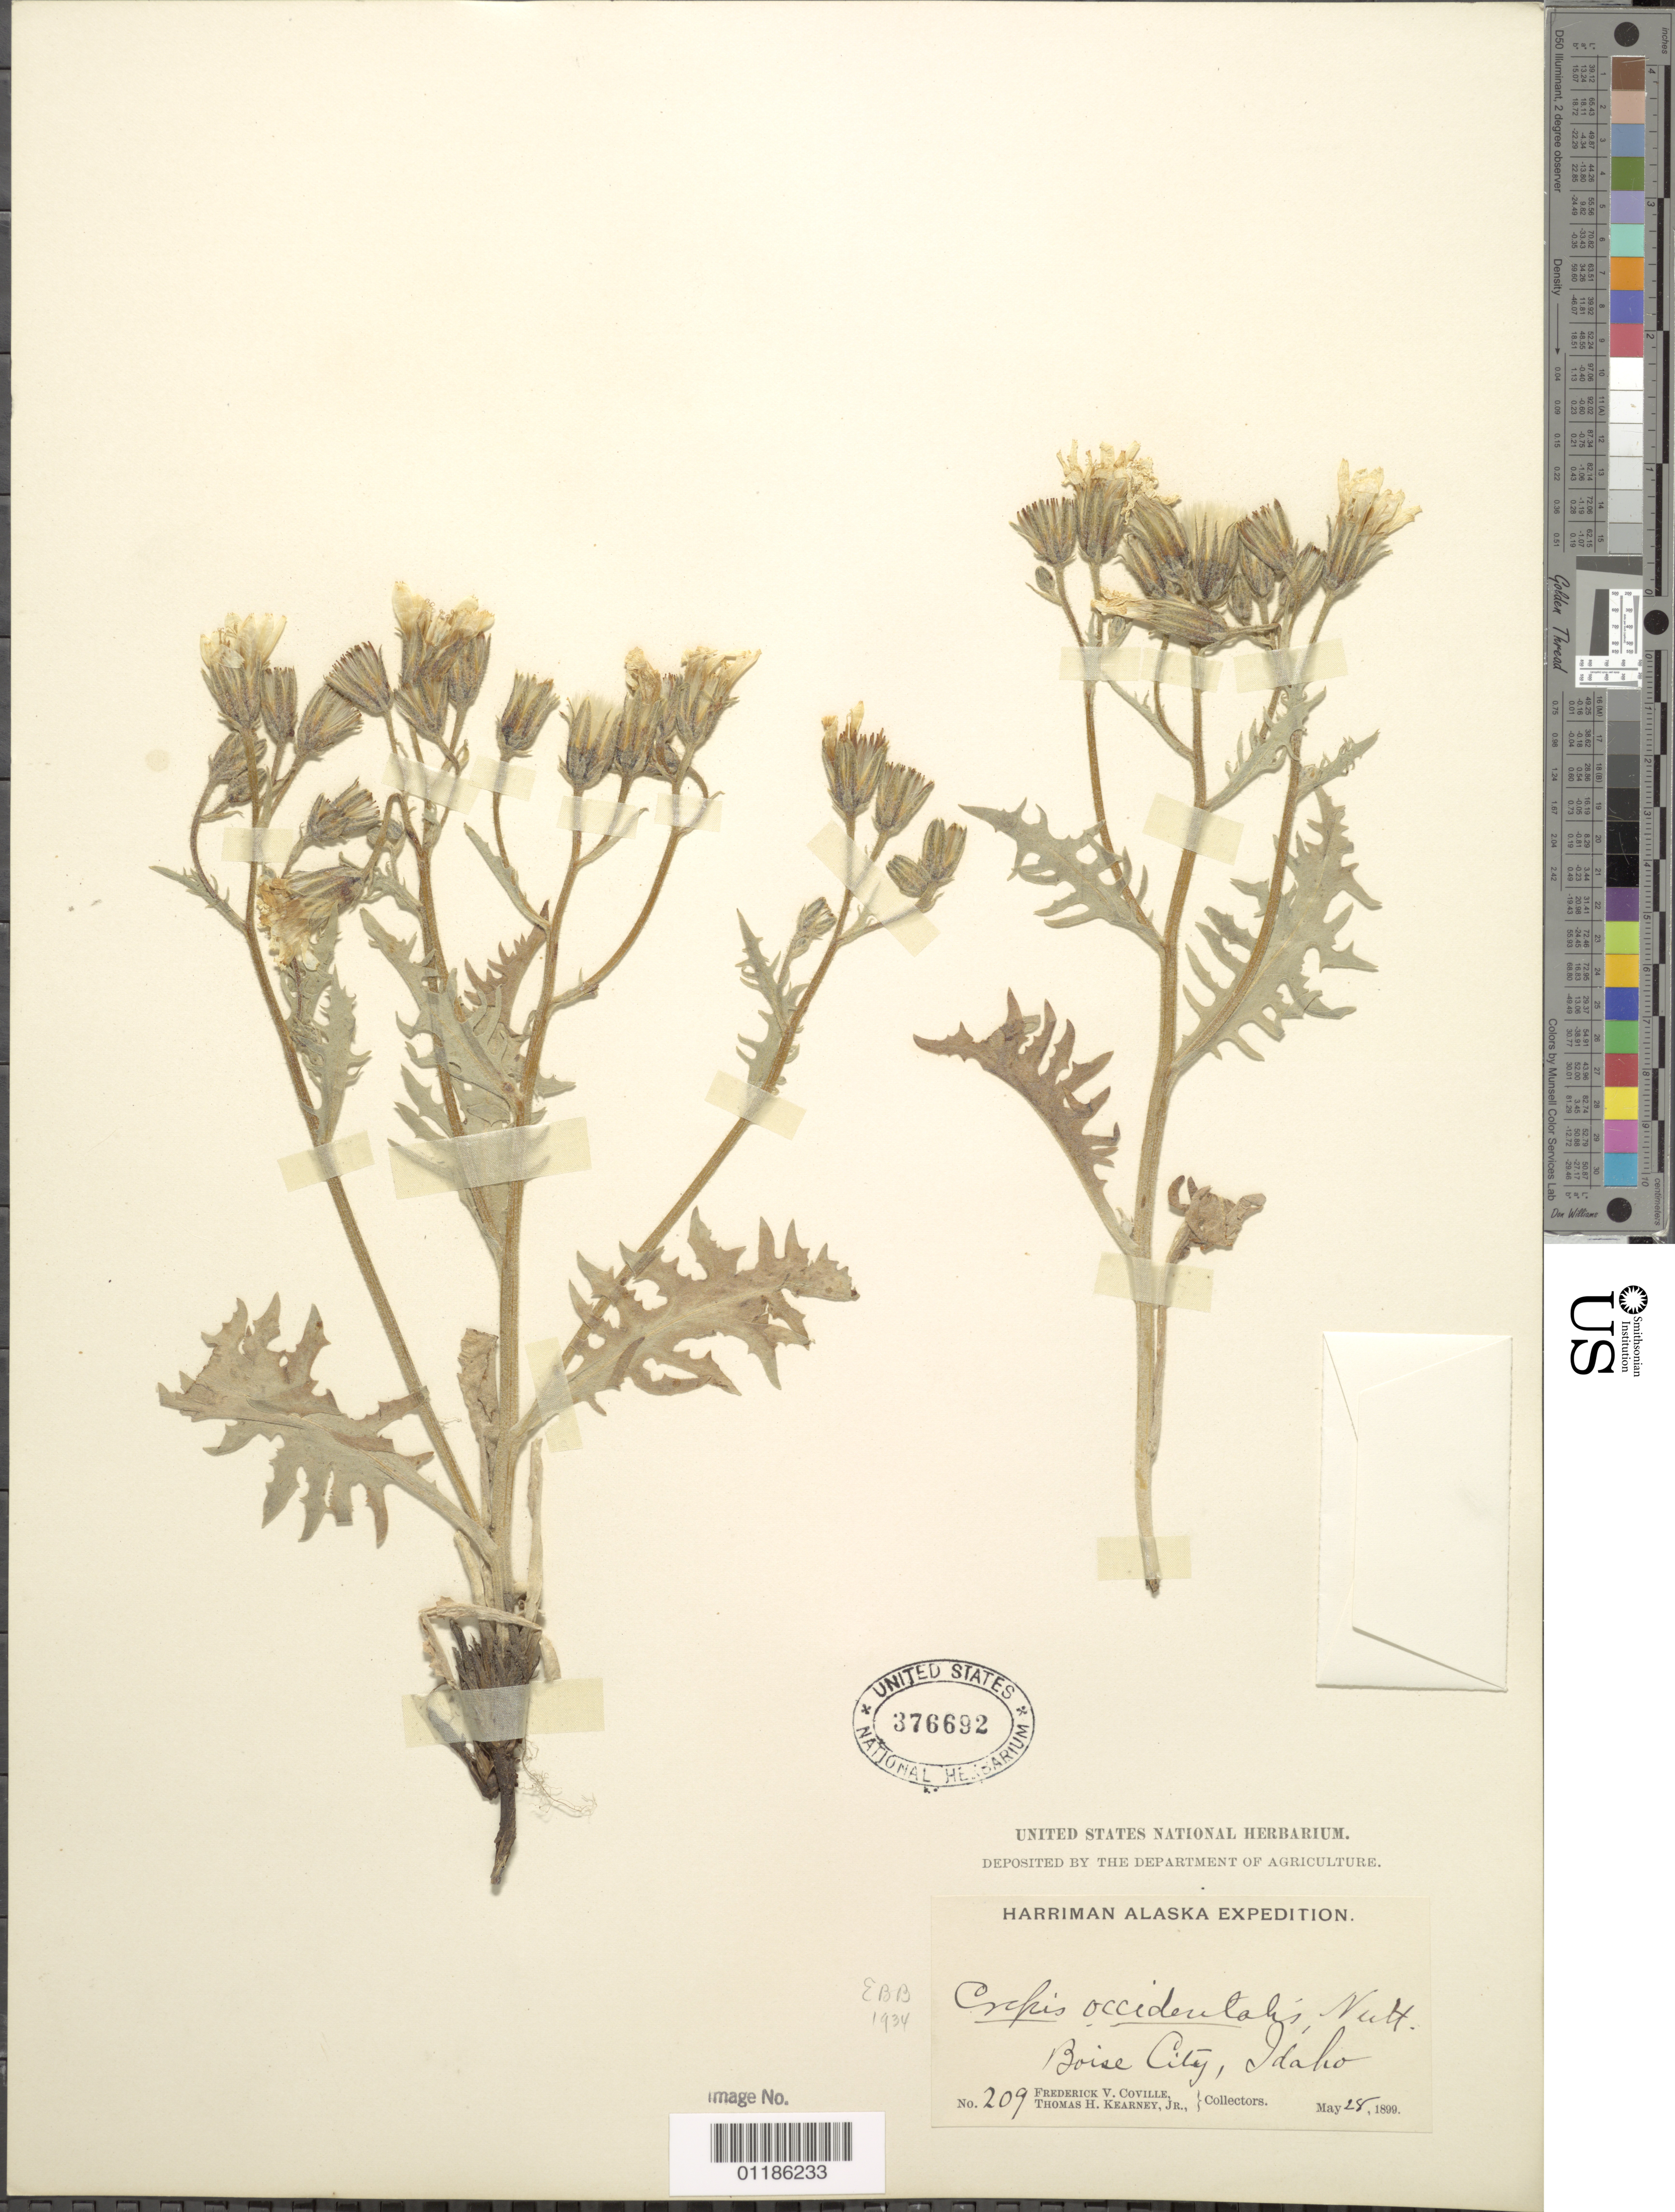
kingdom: Plantae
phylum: Tracheophyta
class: Magnoliopsida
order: Asterales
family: Asteraceae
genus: Crepis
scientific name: Crepis occidentalis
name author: Nutt.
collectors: F. V. Coville & T. H. Kearney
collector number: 209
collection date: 1899-05-28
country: United States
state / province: Idaho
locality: Boise City.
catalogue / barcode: US 376692